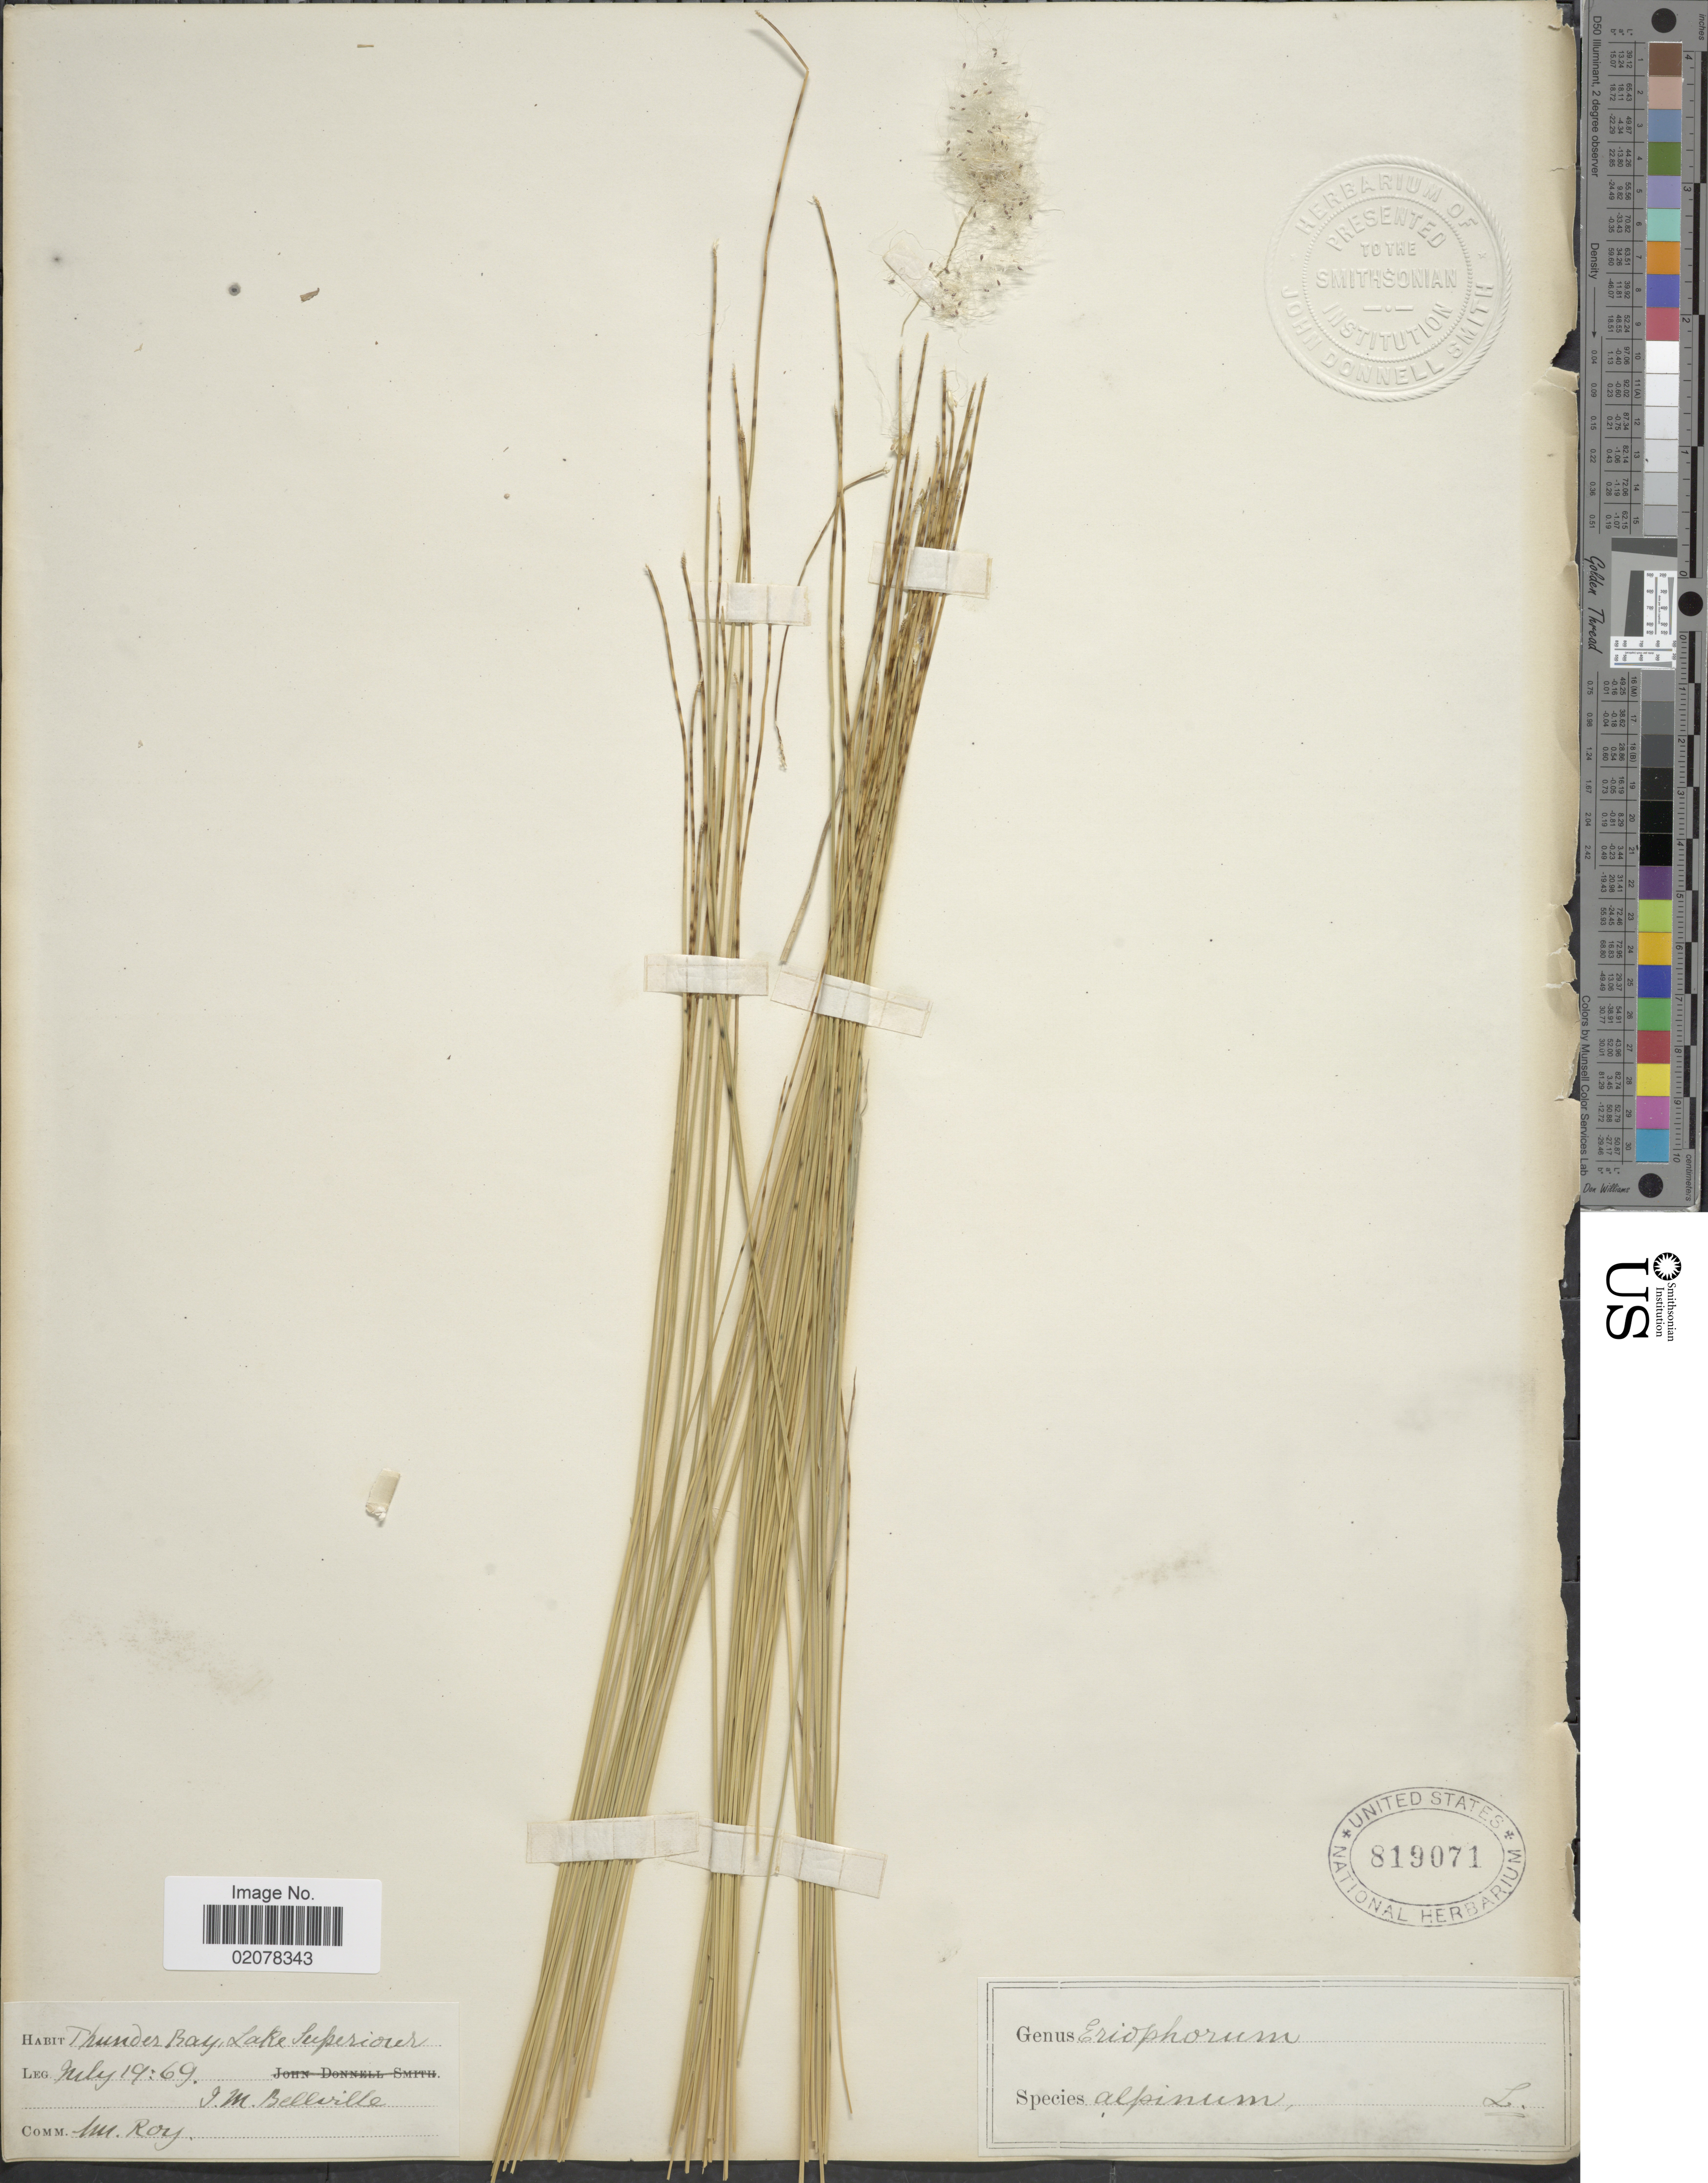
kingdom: Plantae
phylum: Tracheophyta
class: Liliopsida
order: Poales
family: Cyperaceae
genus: Trichophorum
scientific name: Trichophorum alpinum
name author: (L.) Pers.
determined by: Strong, M. T., (US), Smithsonian Institution - National Museum of Natural History (UNITED STATES)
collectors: J. Bellville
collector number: s.m.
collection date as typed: Transcribed d/m/y: 19/7/69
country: Canada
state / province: Ontario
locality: Thunder Bay, Lake Superiour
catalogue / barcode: US 819071